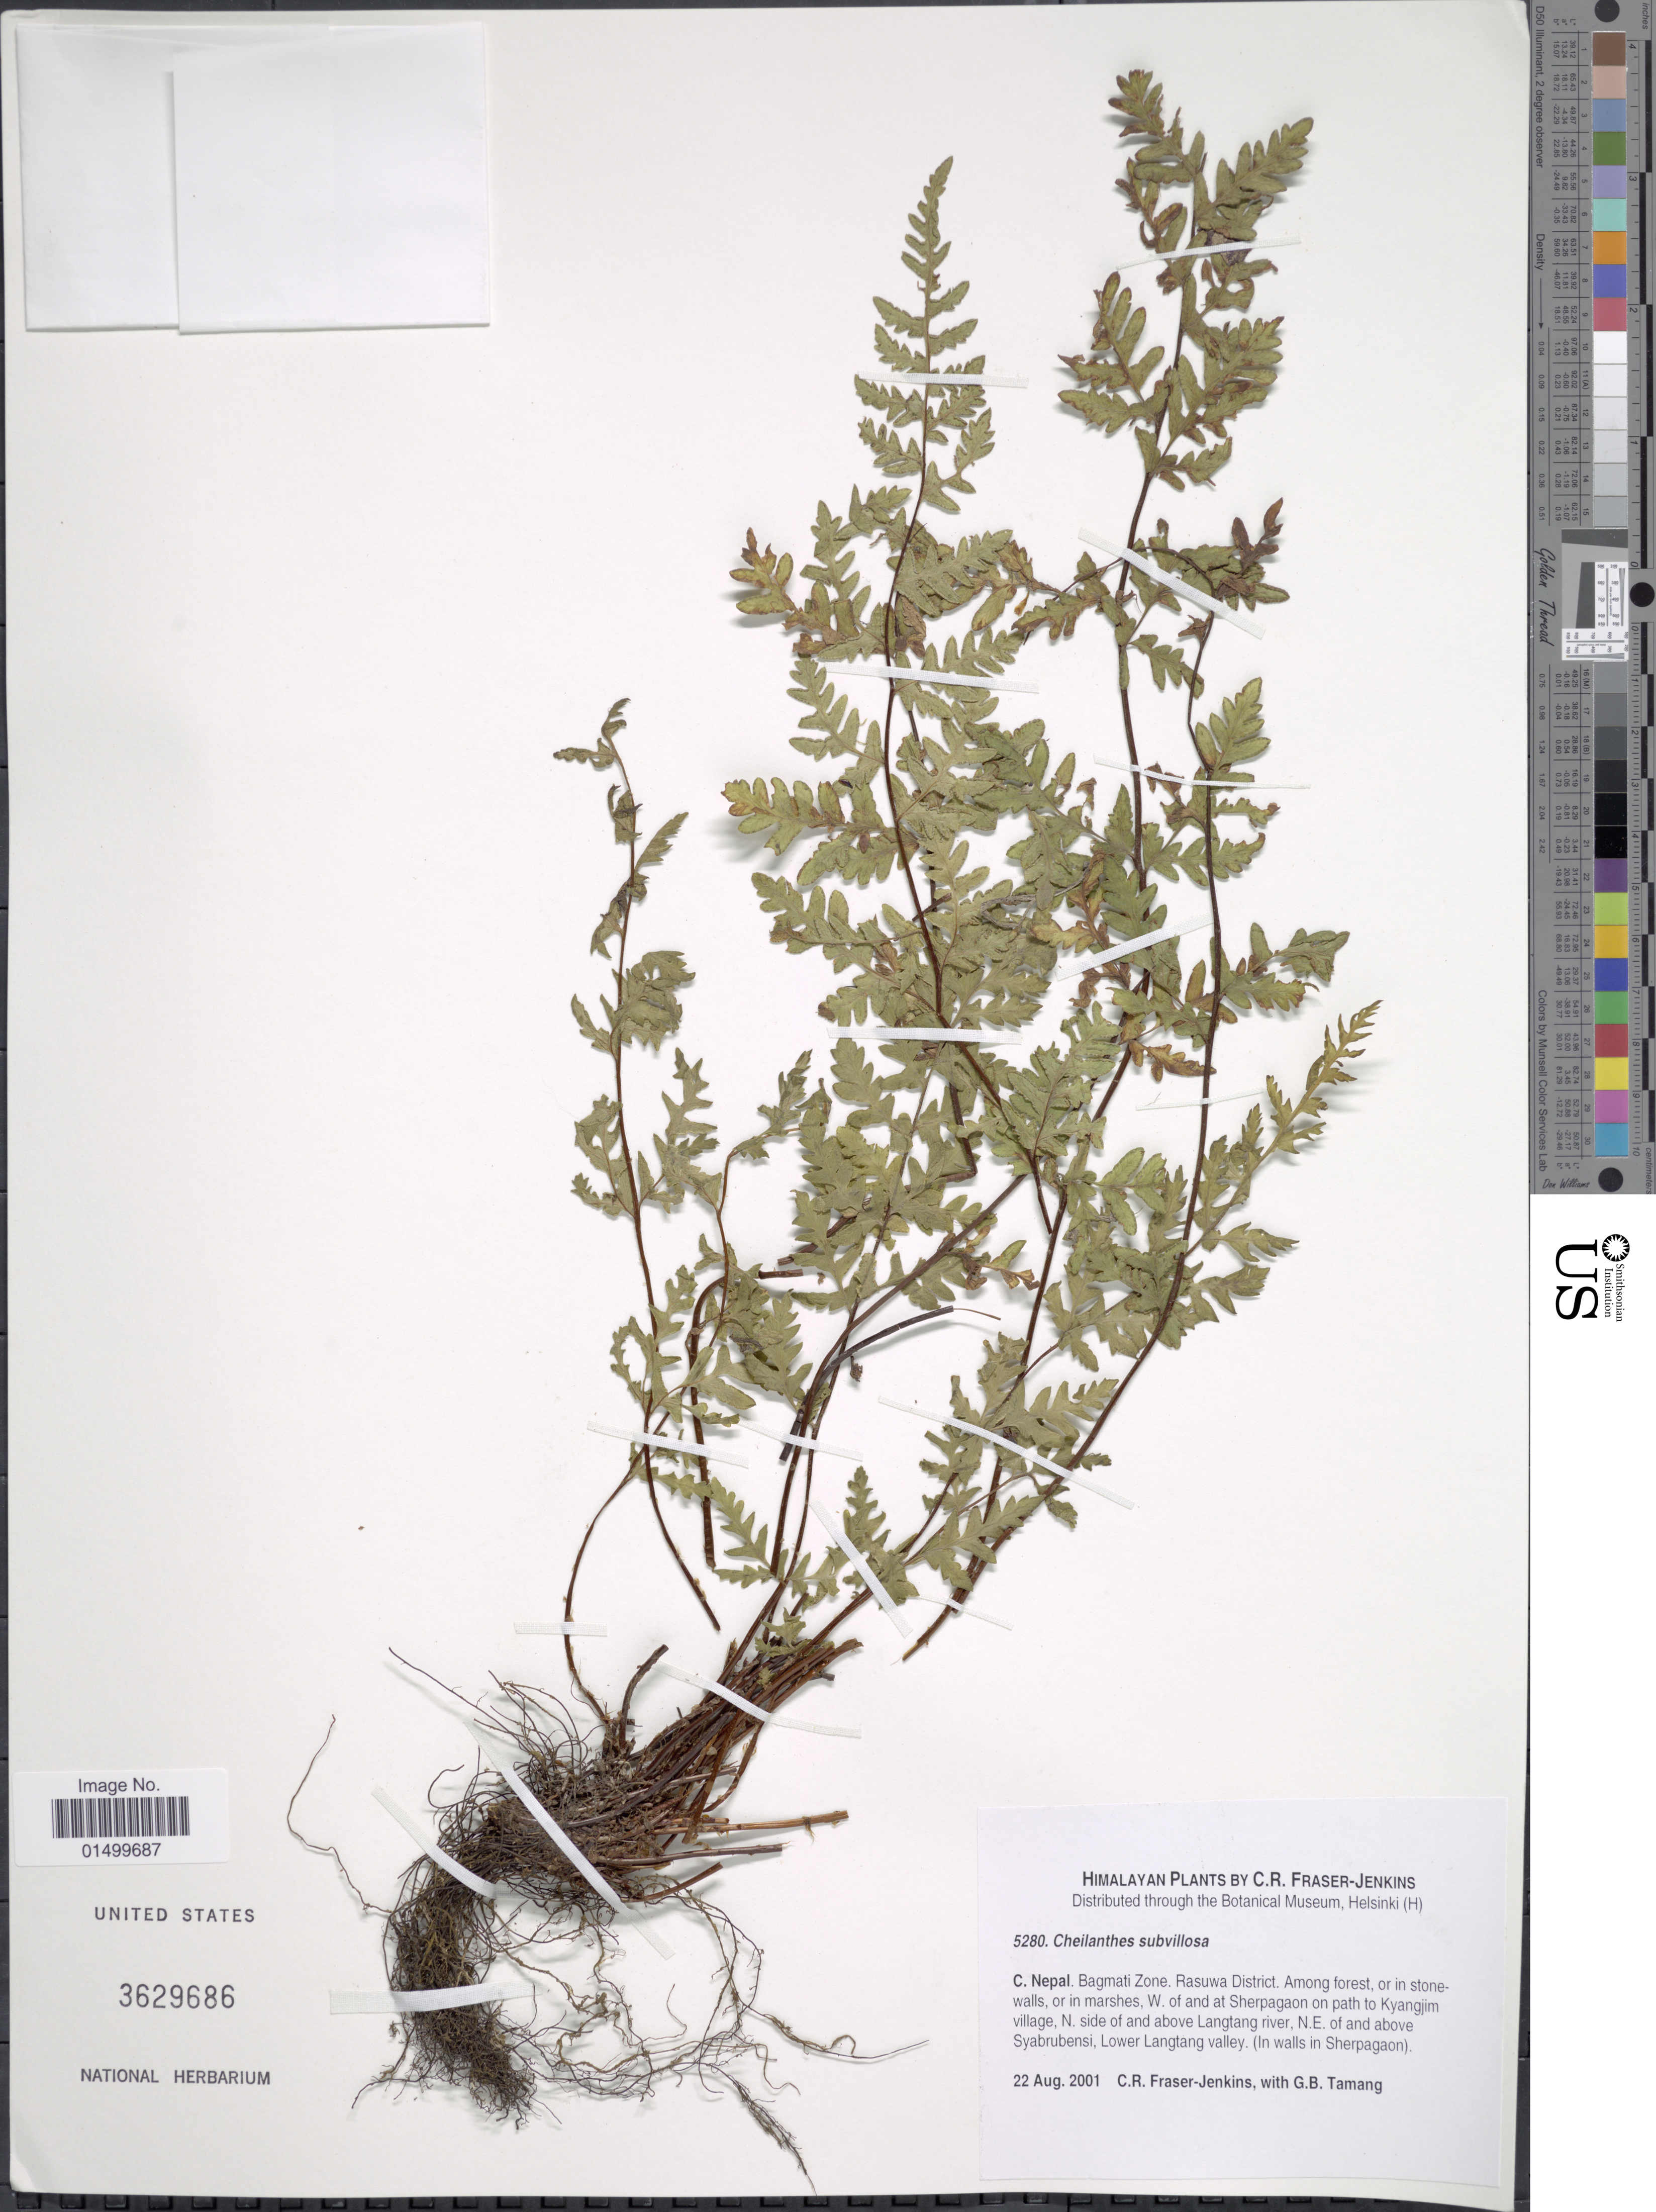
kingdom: Plantae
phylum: Tracheophyta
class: Polypodiopsida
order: Polypodiales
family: Pteridaceae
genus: Cheilanthes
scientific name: Cheilanthes subvillosum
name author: Hook.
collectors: C. R. Fraser-Jenkins & G. Tamang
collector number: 5280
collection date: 2001-08-22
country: Nepal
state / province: Bagmati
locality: C Nepal, Bagmati Zone, Rasuwa District, Among forest, or in stonewalls, or in marshes, W. of and ay Sherpagaon on path to Kyangjim village, N. side and above Langtang river, N.E. of and above, Syabrubensi, Lower Langtang valley(in walls in Sherpagaon)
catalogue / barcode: US 3629686